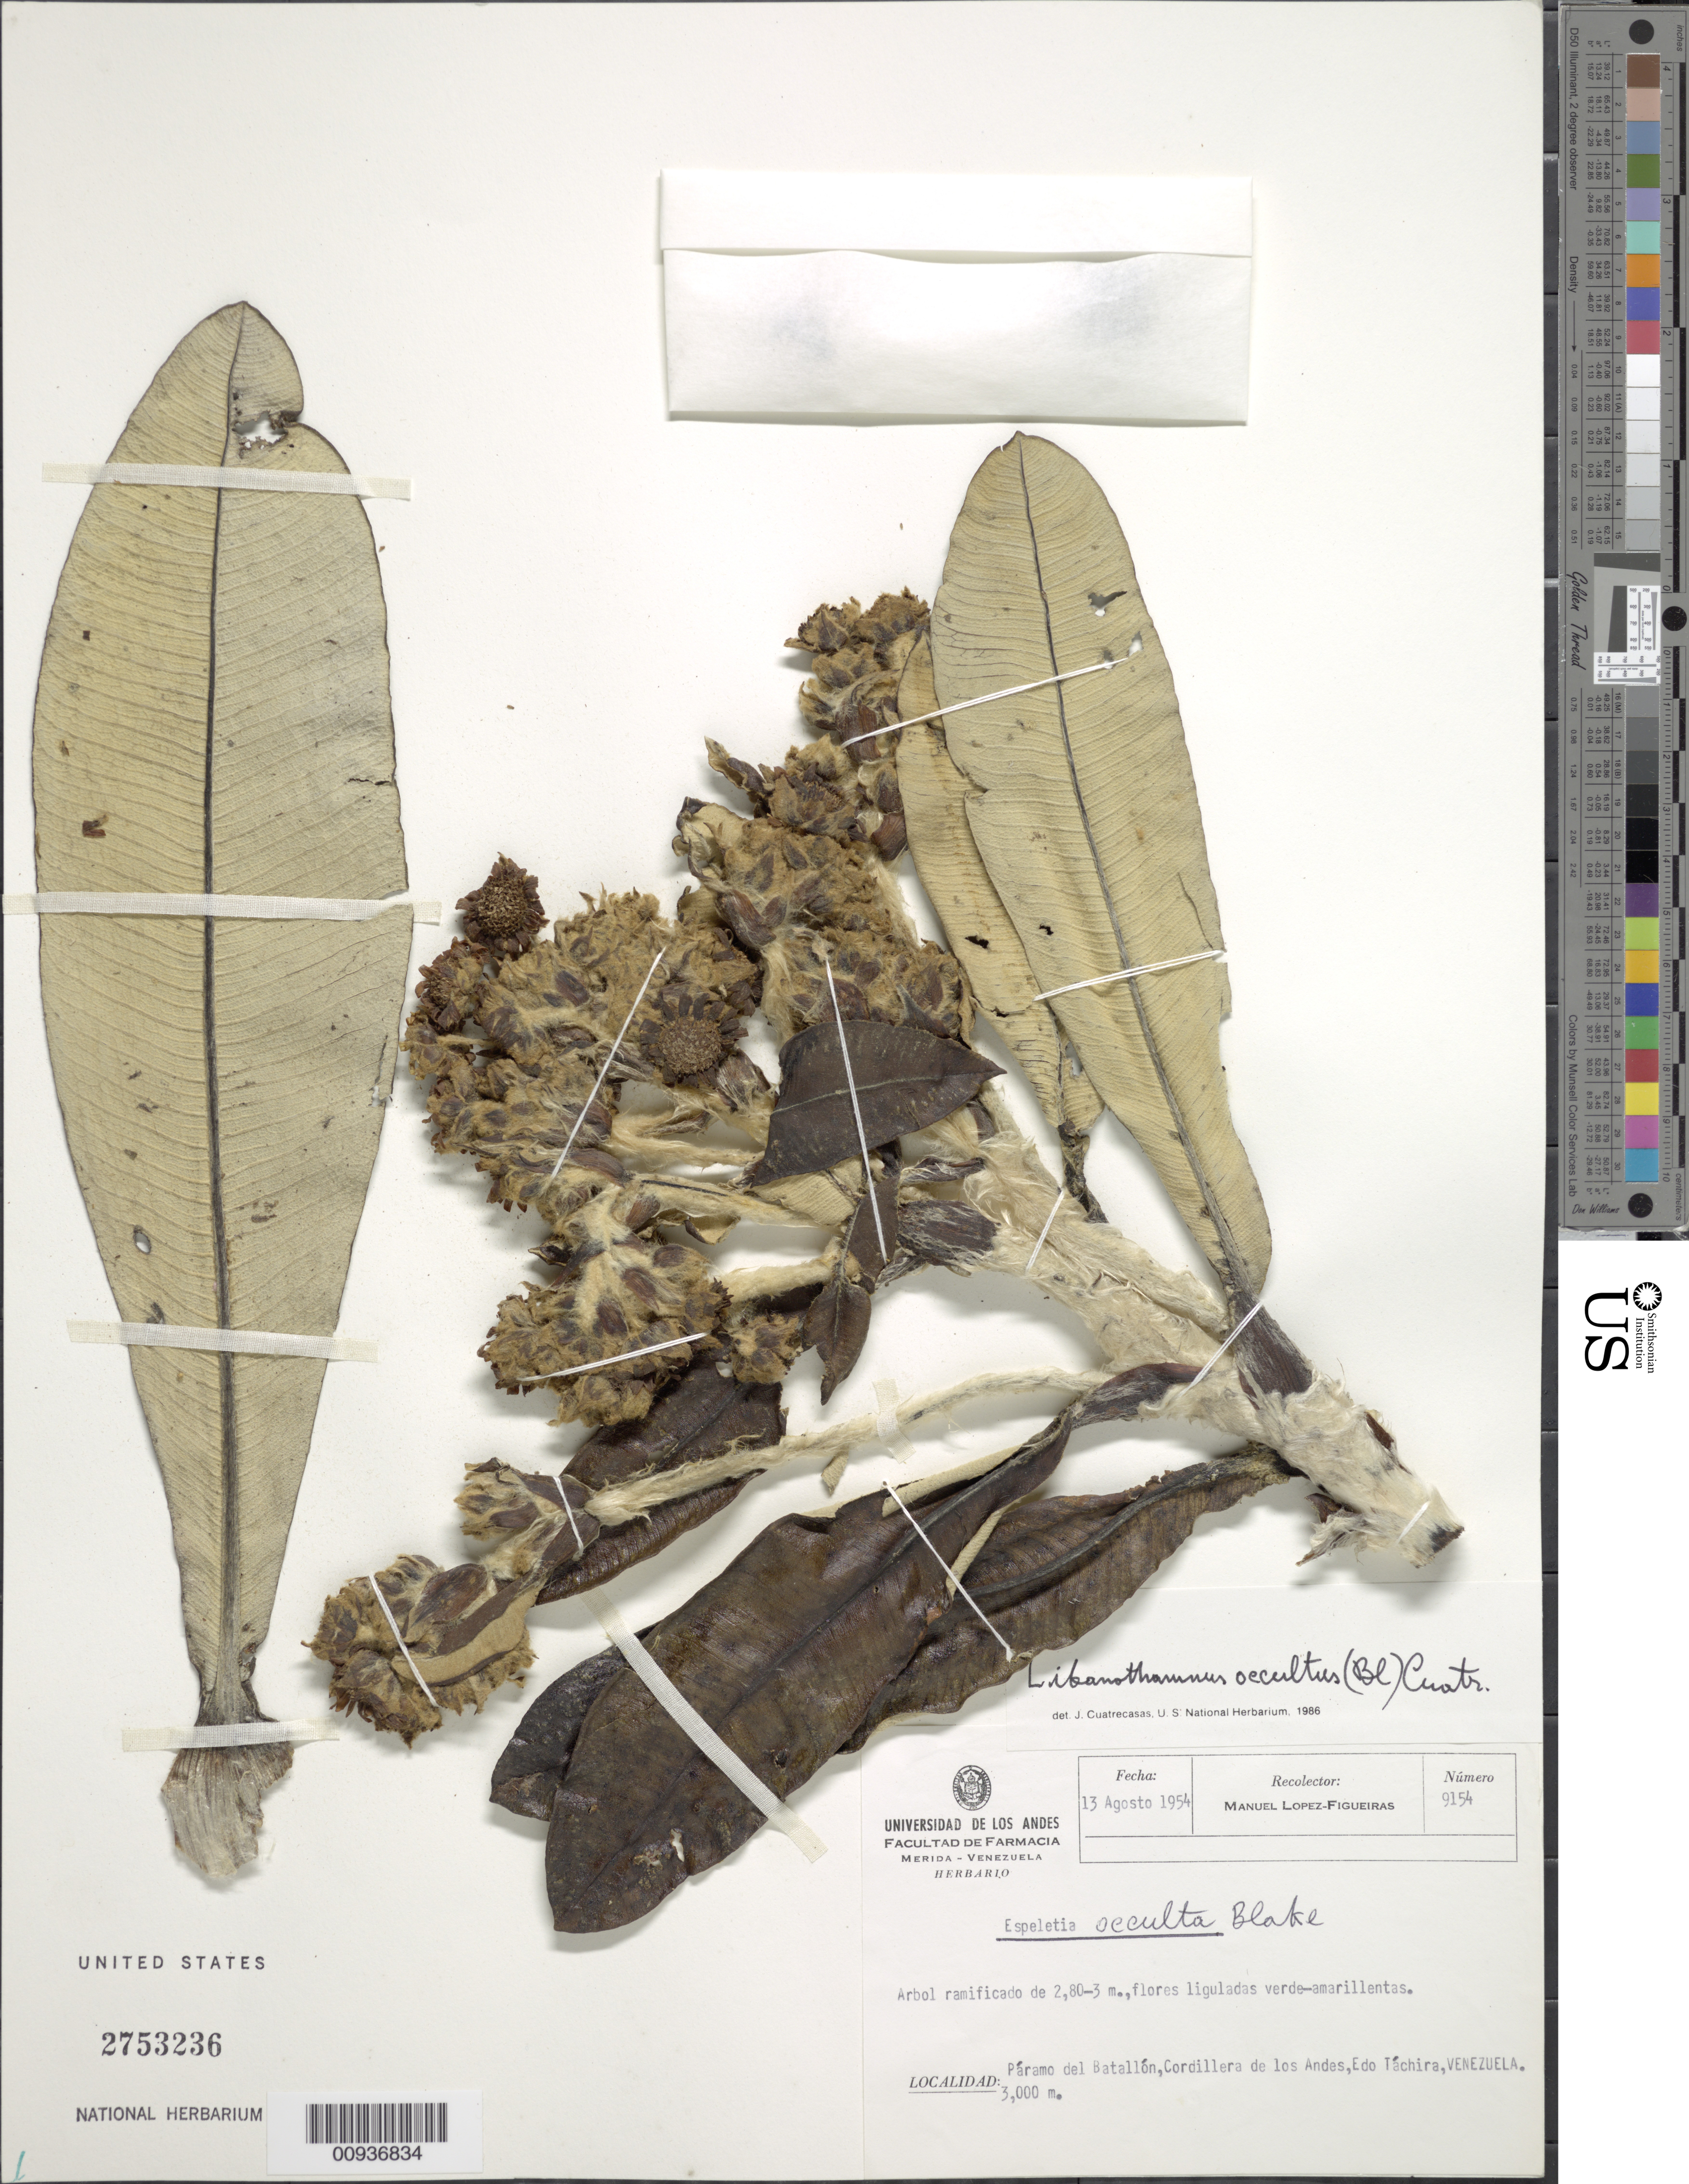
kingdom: Plantae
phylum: Tracheophyta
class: Magnoliopsida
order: Asterales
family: Asteraceae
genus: Libanothamnus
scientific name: Libanothamnus occultus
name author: (S.F. Blake) Cuatrec.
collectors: M. López Figueiras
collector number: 9154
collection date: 1954-08-13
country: Venezuela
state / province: Táchira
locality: Páramo del Batallón. Cordillera de los Andes.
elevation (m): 3000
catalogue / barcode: US 2753236